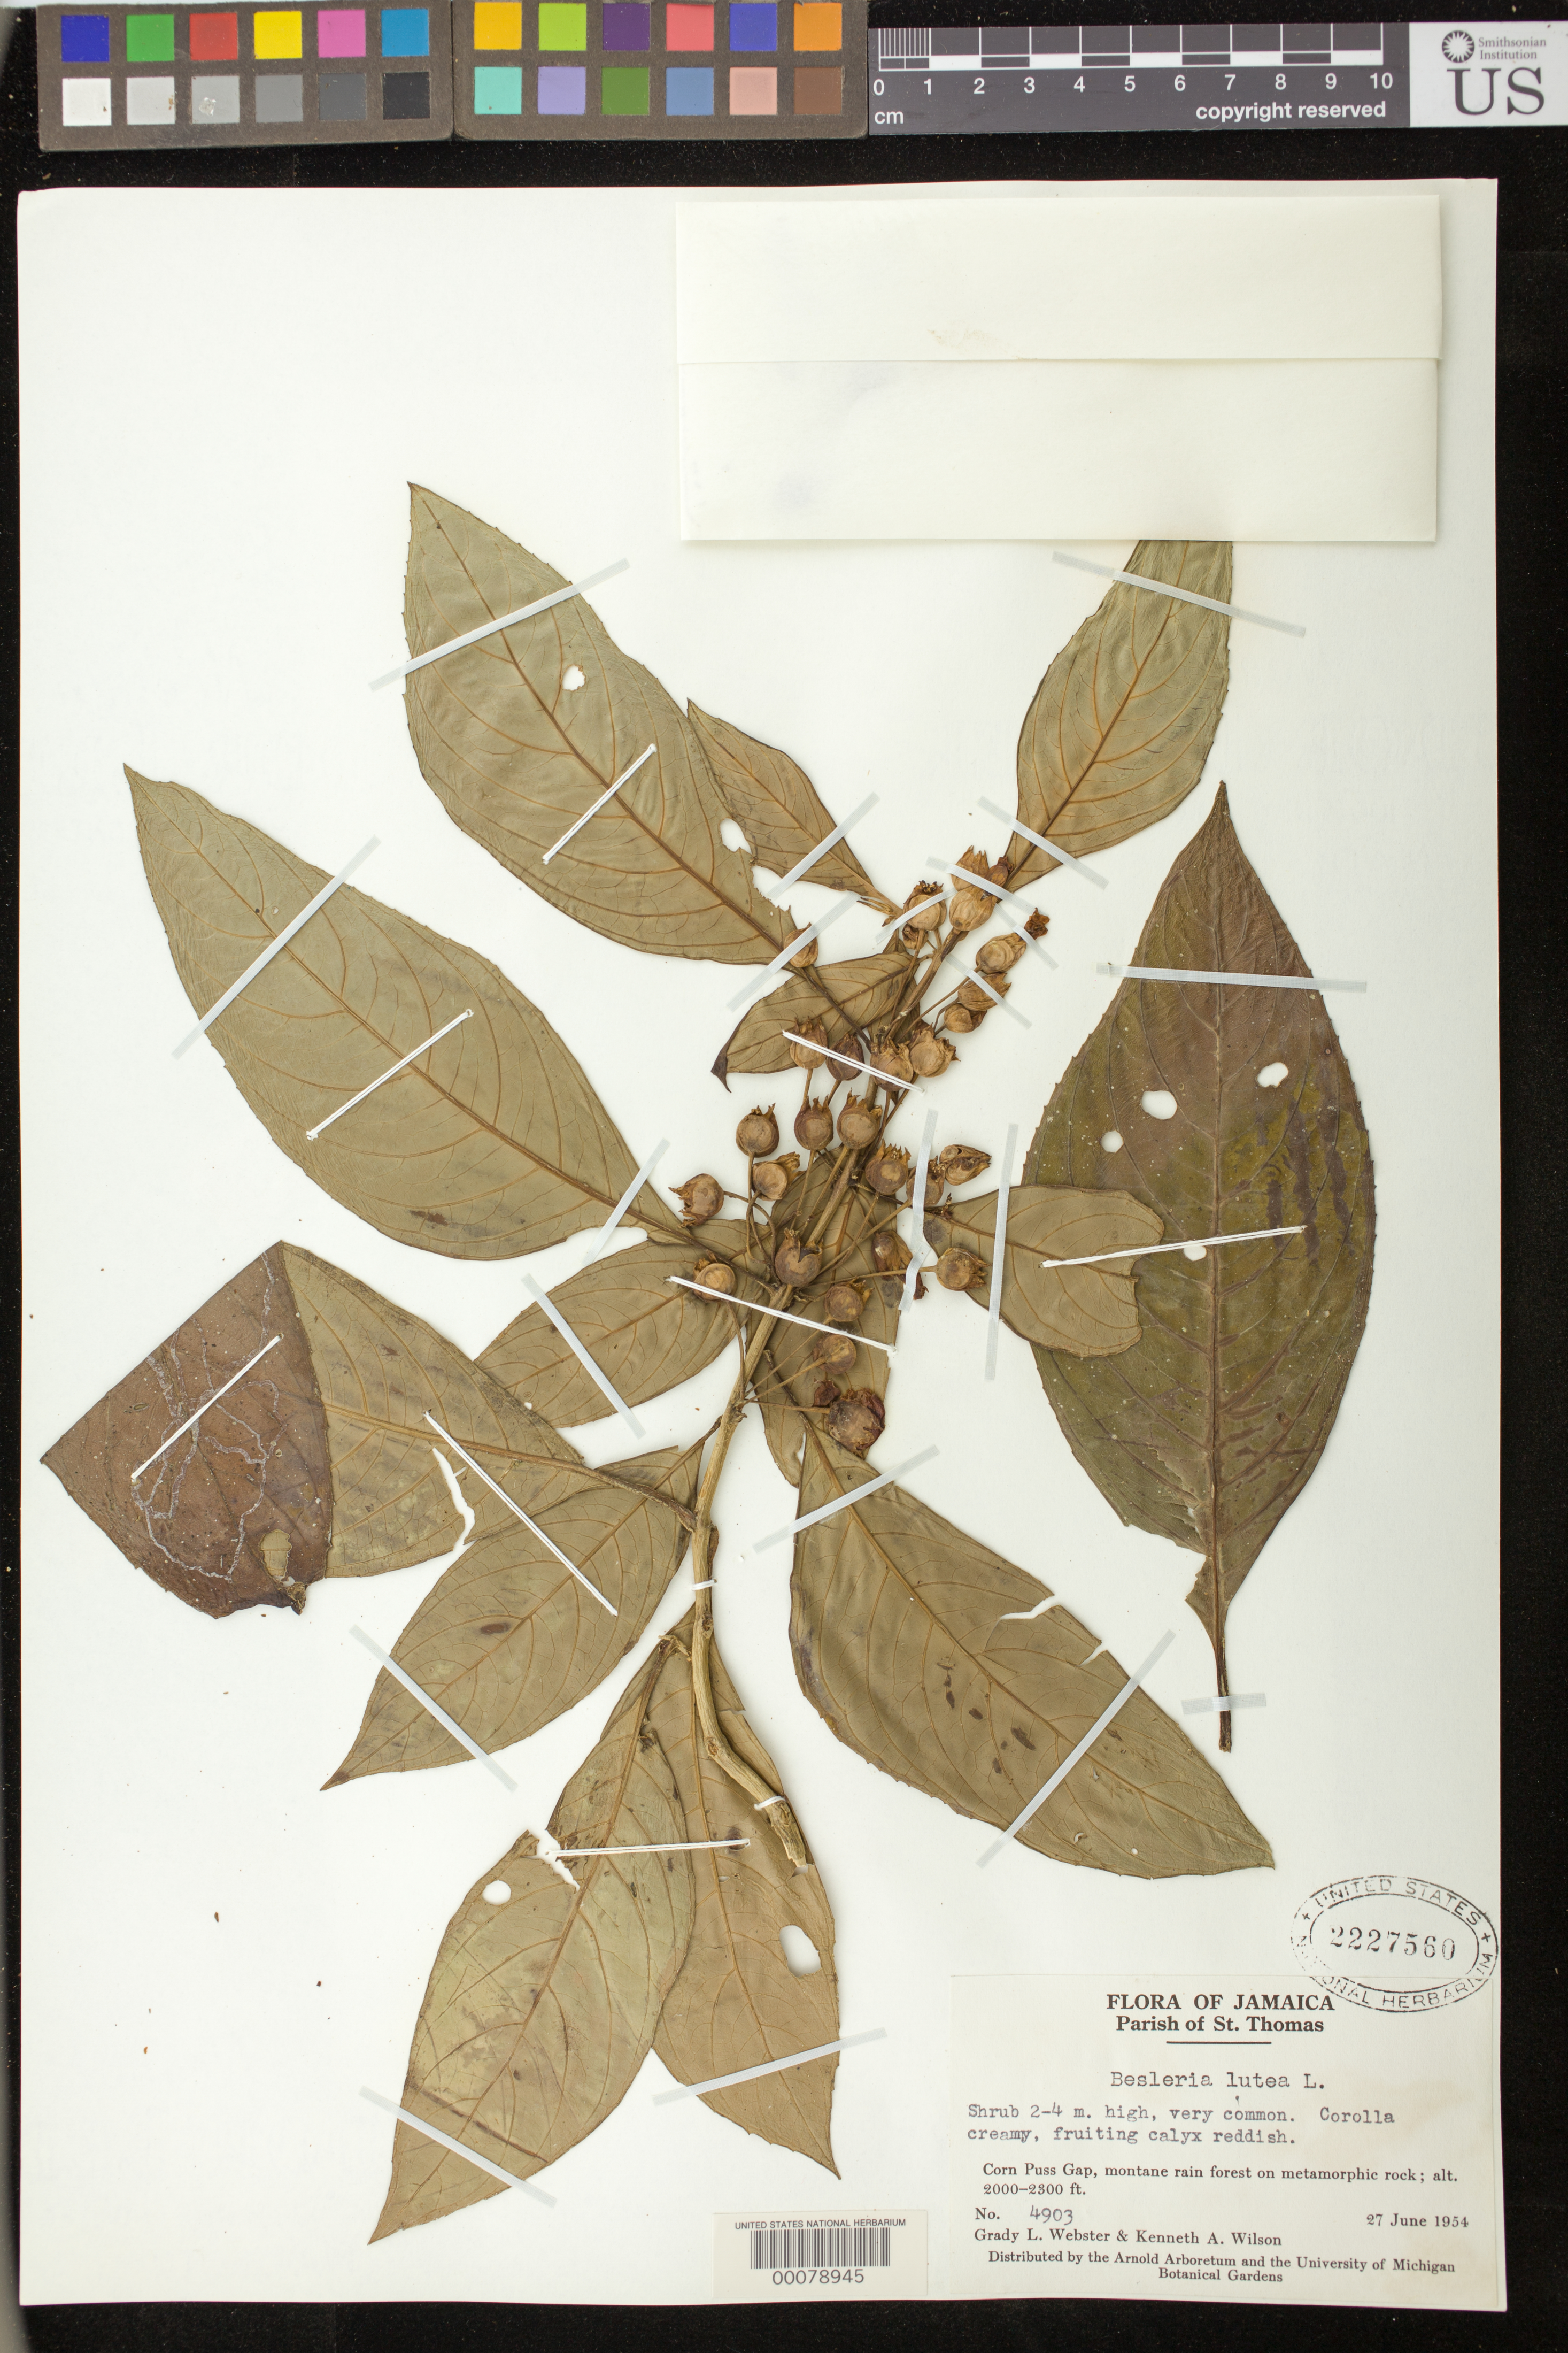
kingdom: Plantae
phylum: Tracheophyta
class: Magnoliopsida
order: Lamiales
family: Gesneriaceae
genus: Besleria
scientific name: Besleria lutea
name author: L.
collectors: G. L. Webster & K. A. Wilson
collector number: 4903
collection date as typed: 27 Jun 1954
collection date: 1954-06-27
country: Jamaica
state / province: Saint Thomas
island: Jamaica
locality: Corn Puss Gap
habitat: Montane rain forest on metamorphic rock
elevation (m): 610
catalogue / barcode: US 2227560